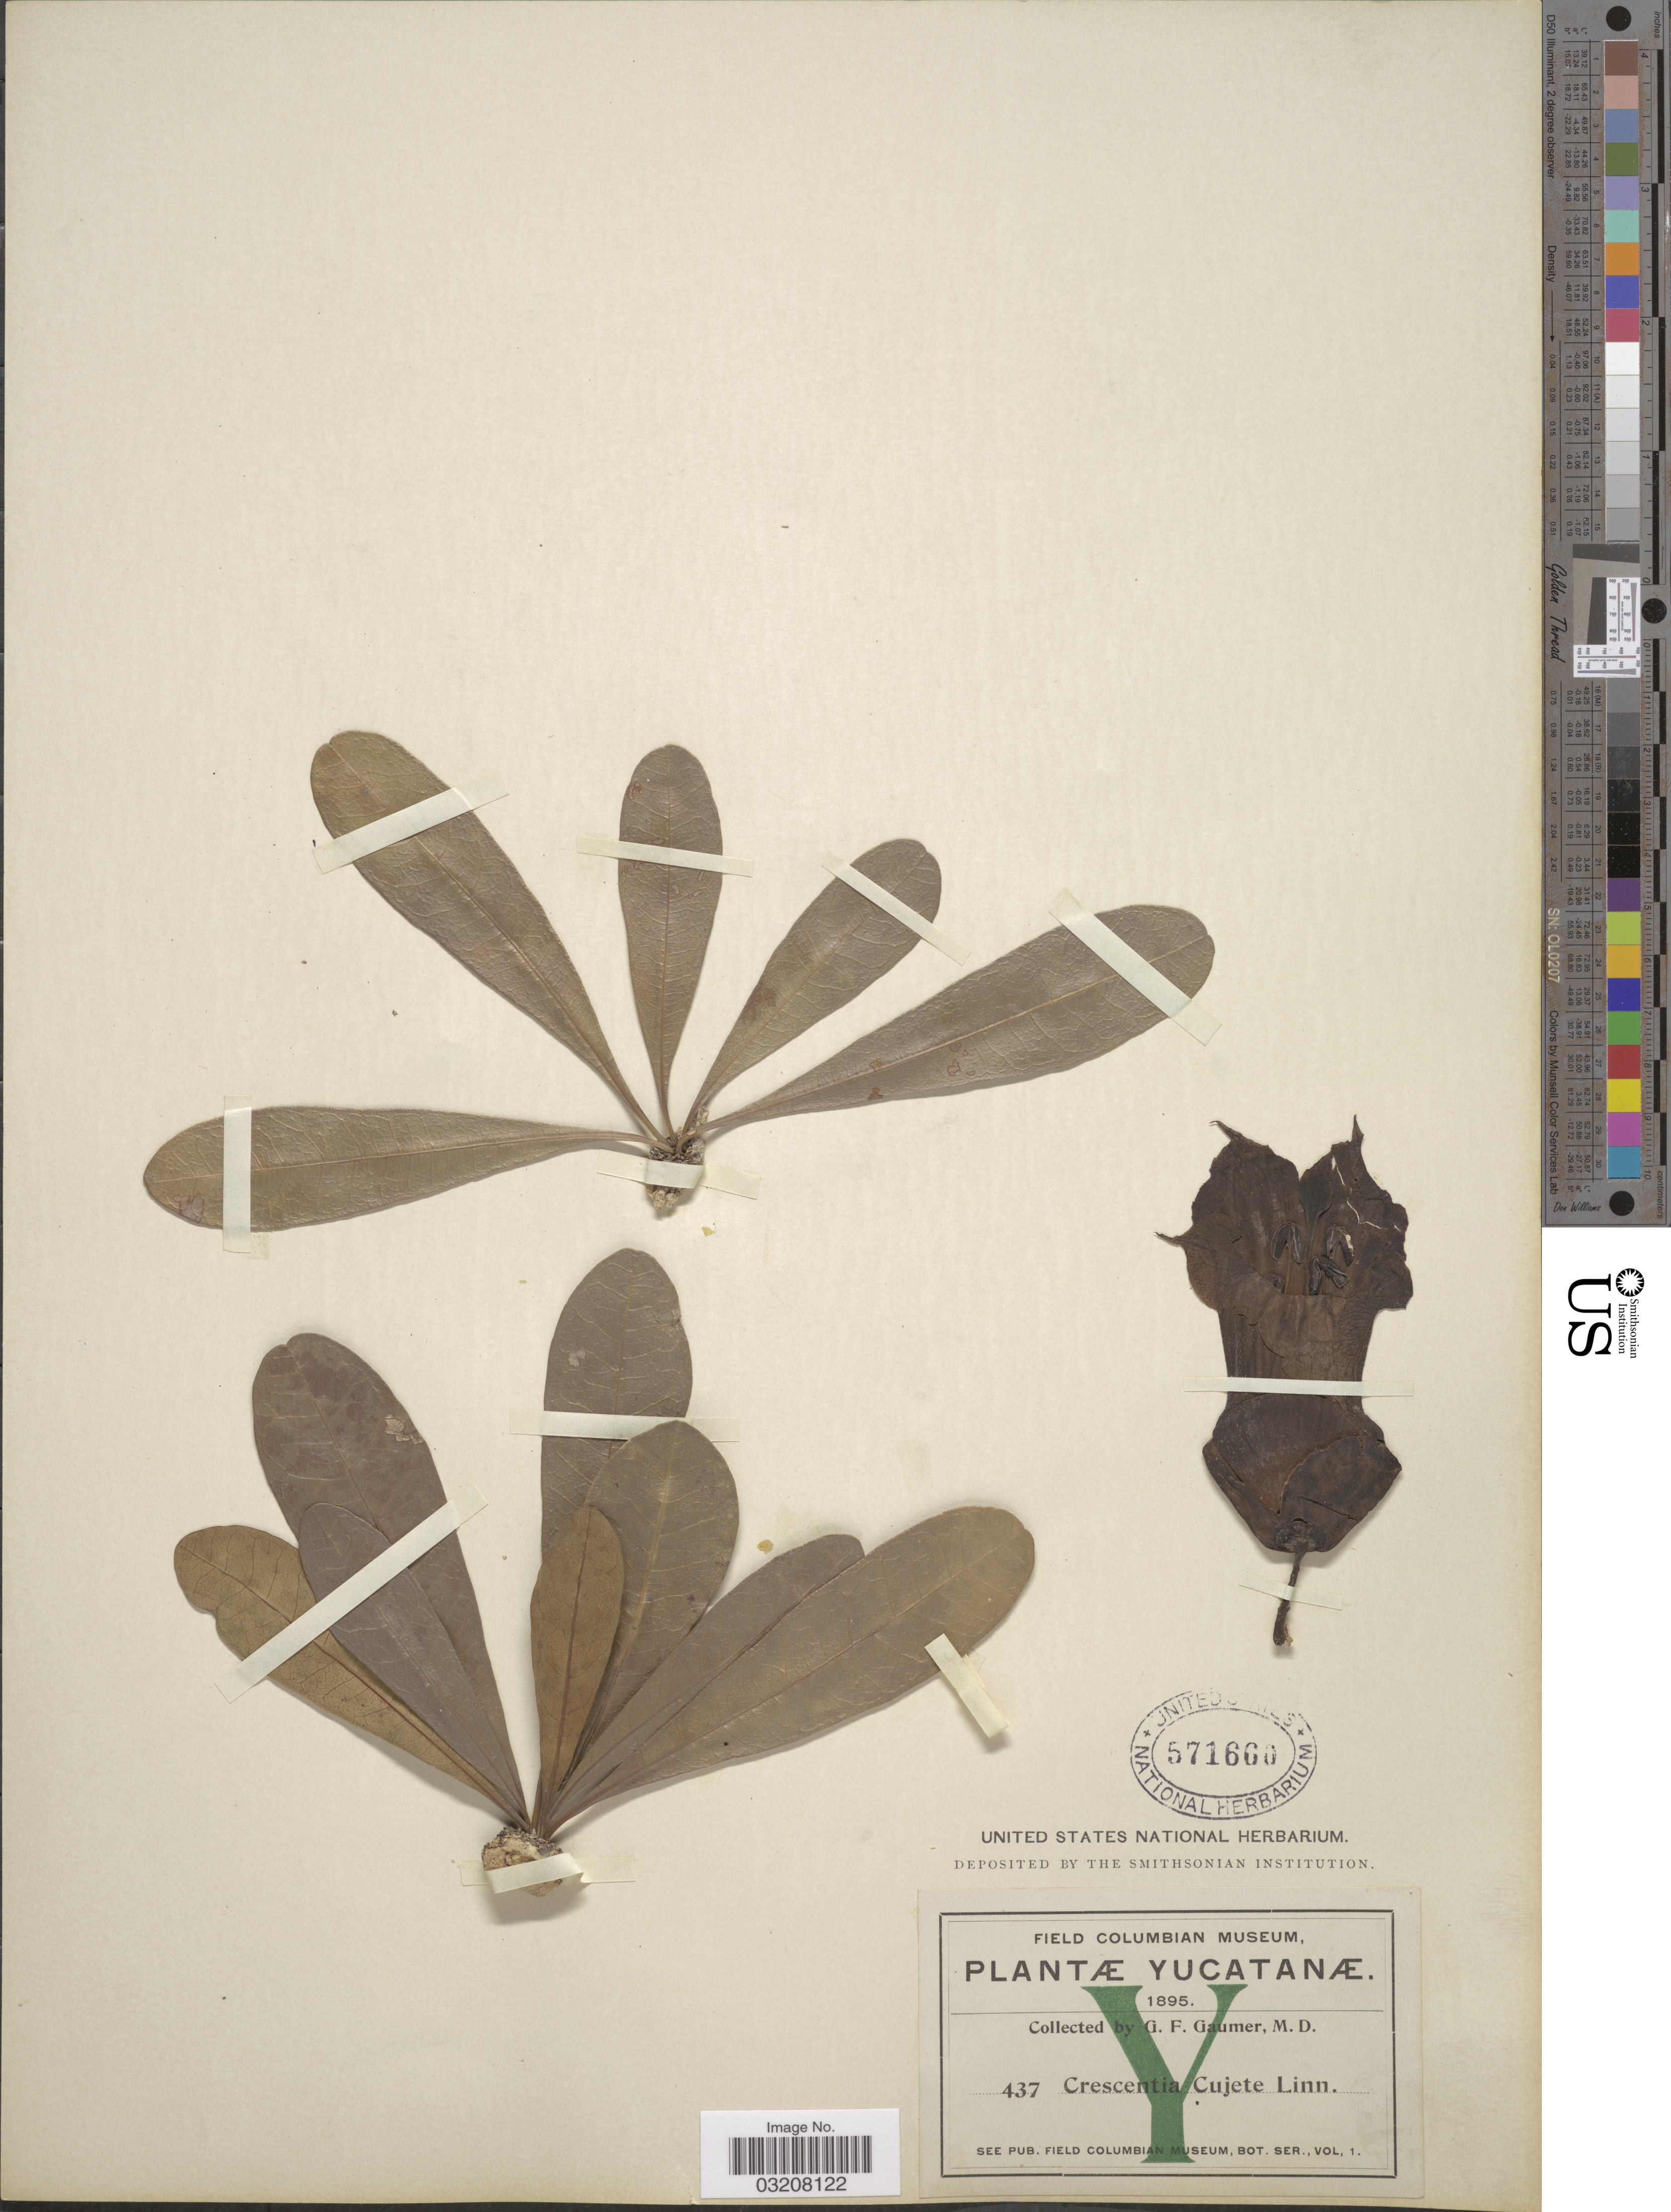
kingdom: Plantae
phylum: Tracheophyta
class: Magnoliopsida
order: Lamiales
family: Bignoniaceae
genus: Crescentia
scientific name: Crescentia cujete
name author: L.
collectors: G. F. Gaumer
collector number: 437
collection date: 1895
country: Mexico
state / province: Yucatán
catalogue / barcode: US 571660